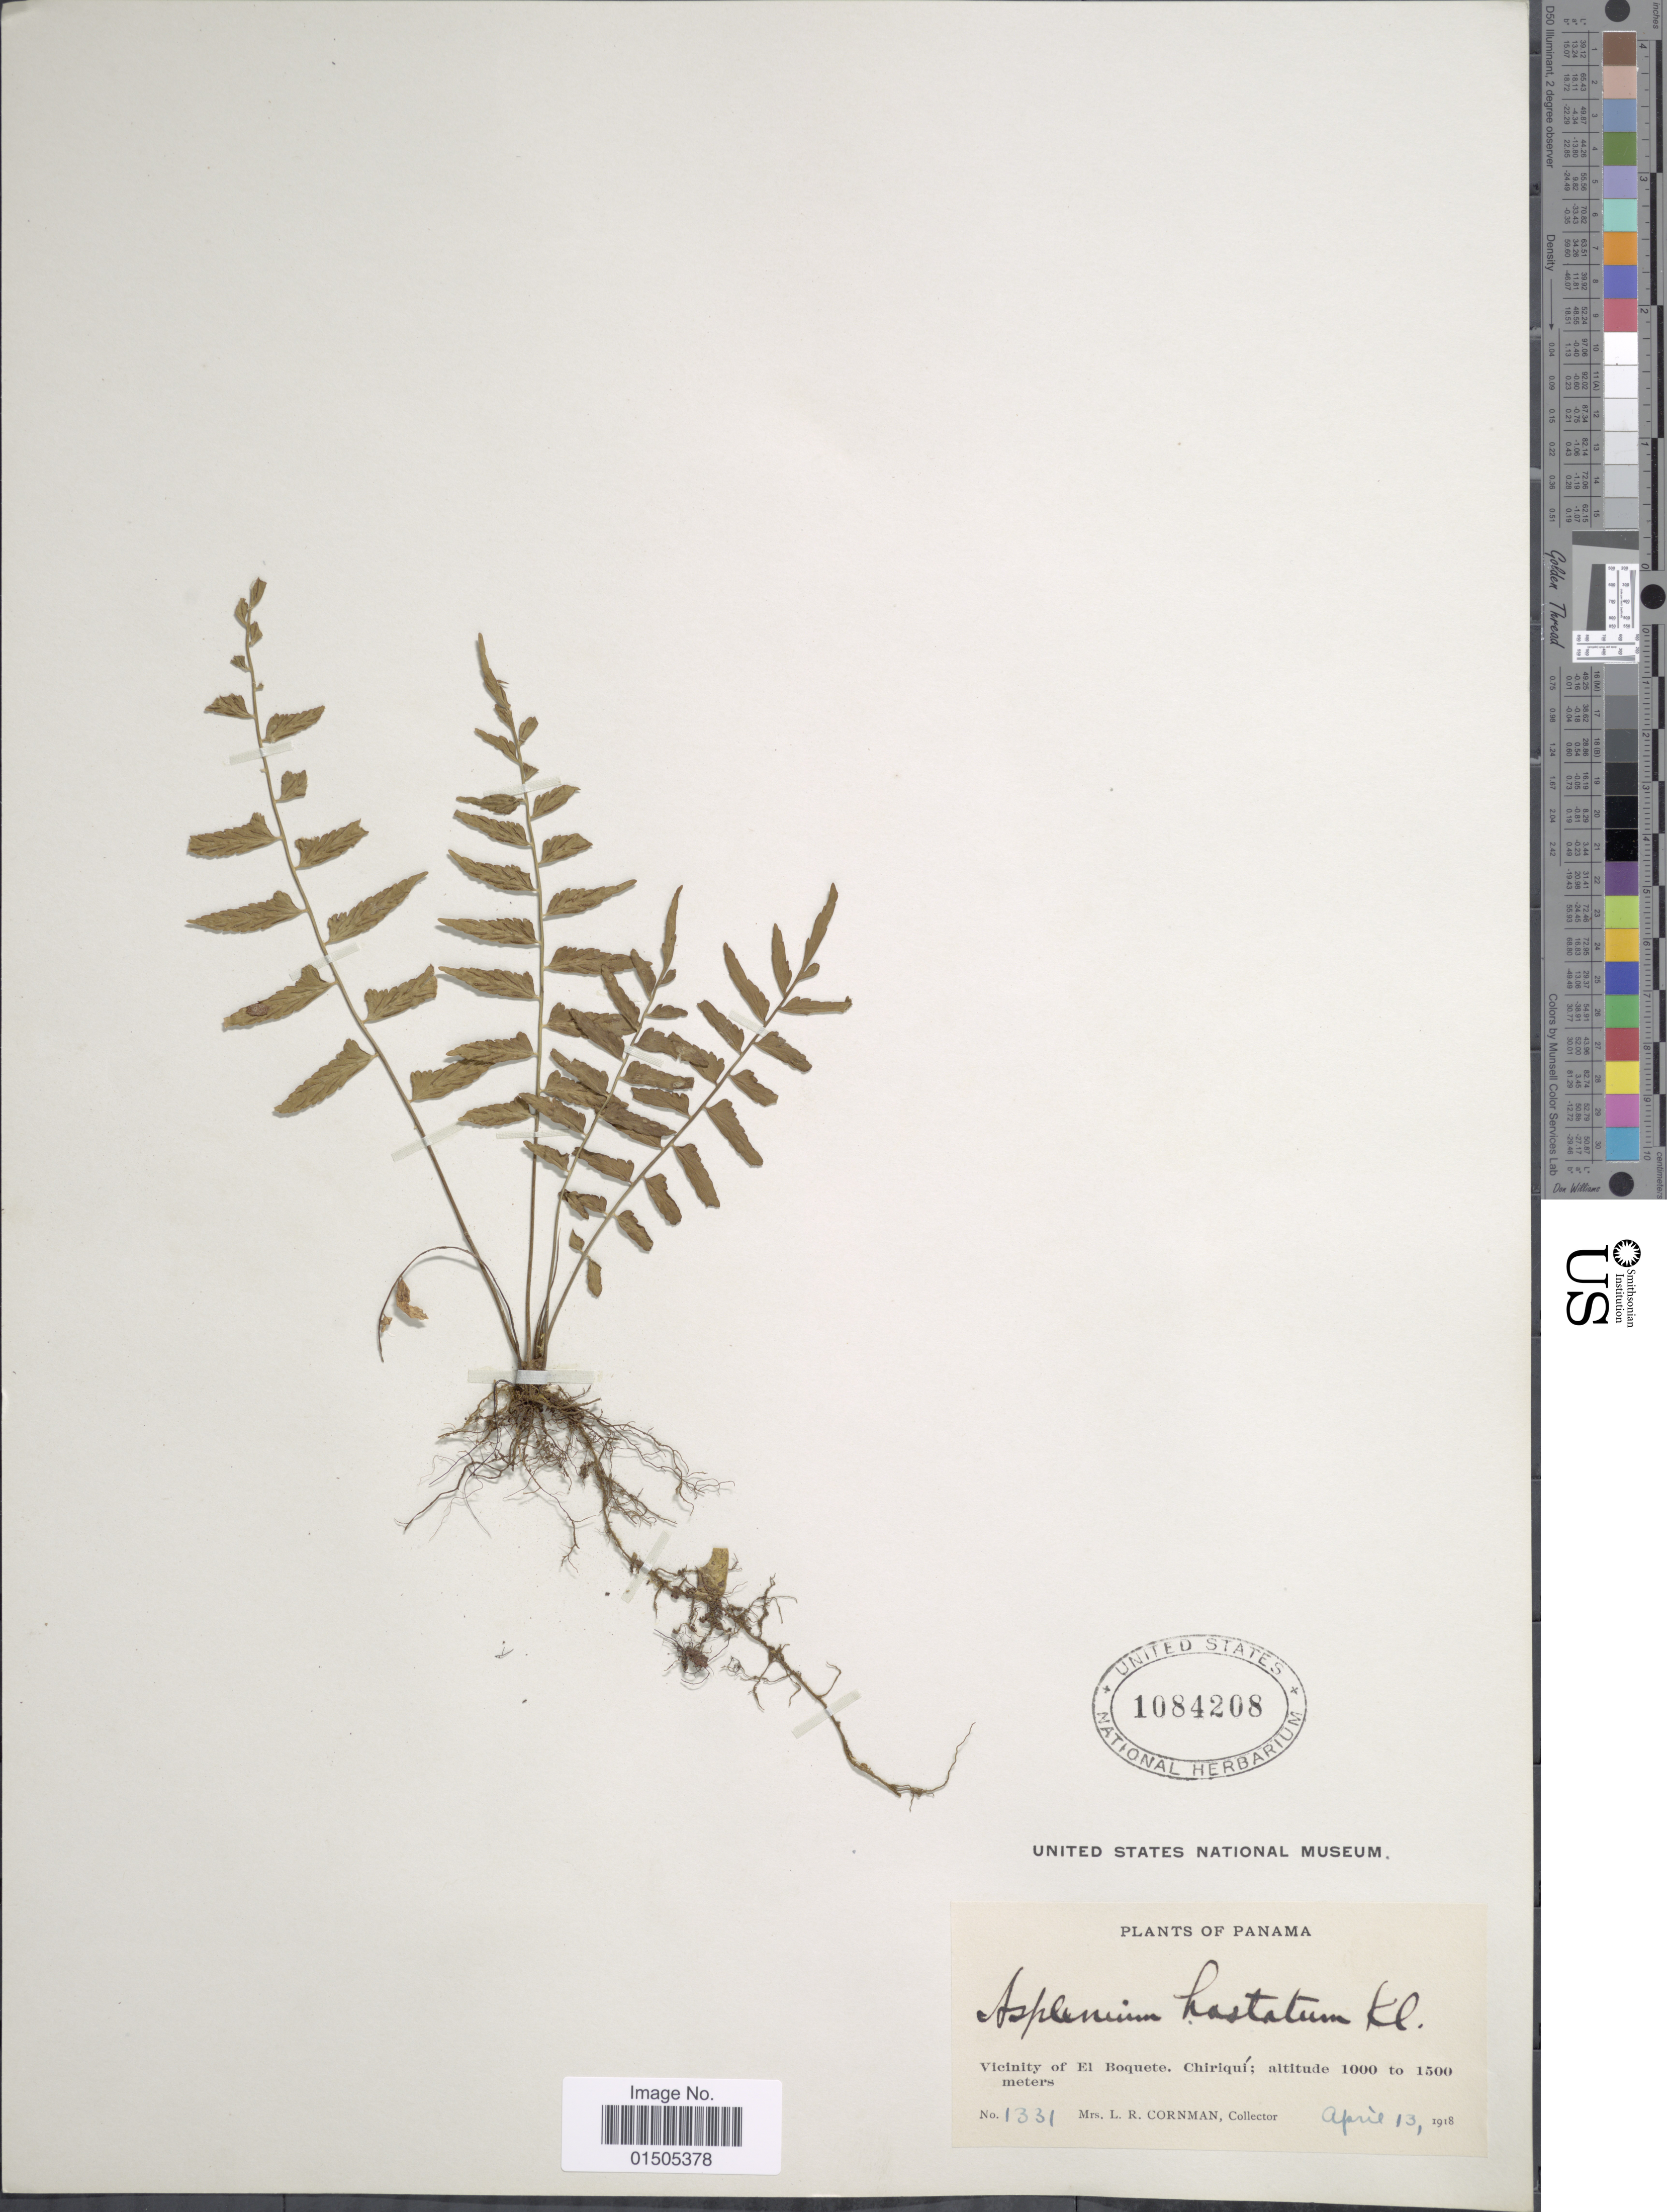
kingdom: Plantae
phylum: Tracheophyta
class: Polypodiopsida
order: Polypodiales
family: Aspleniaceae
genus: Asplenium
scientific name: Asplenium auriculatum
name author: Sw.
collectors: L. Cornman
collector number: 1331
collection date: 1918-04-13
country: Panama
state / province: Chiriqui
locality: Panama. Vicinity of El Boquete.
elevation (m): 1000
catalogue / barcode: US 1084208